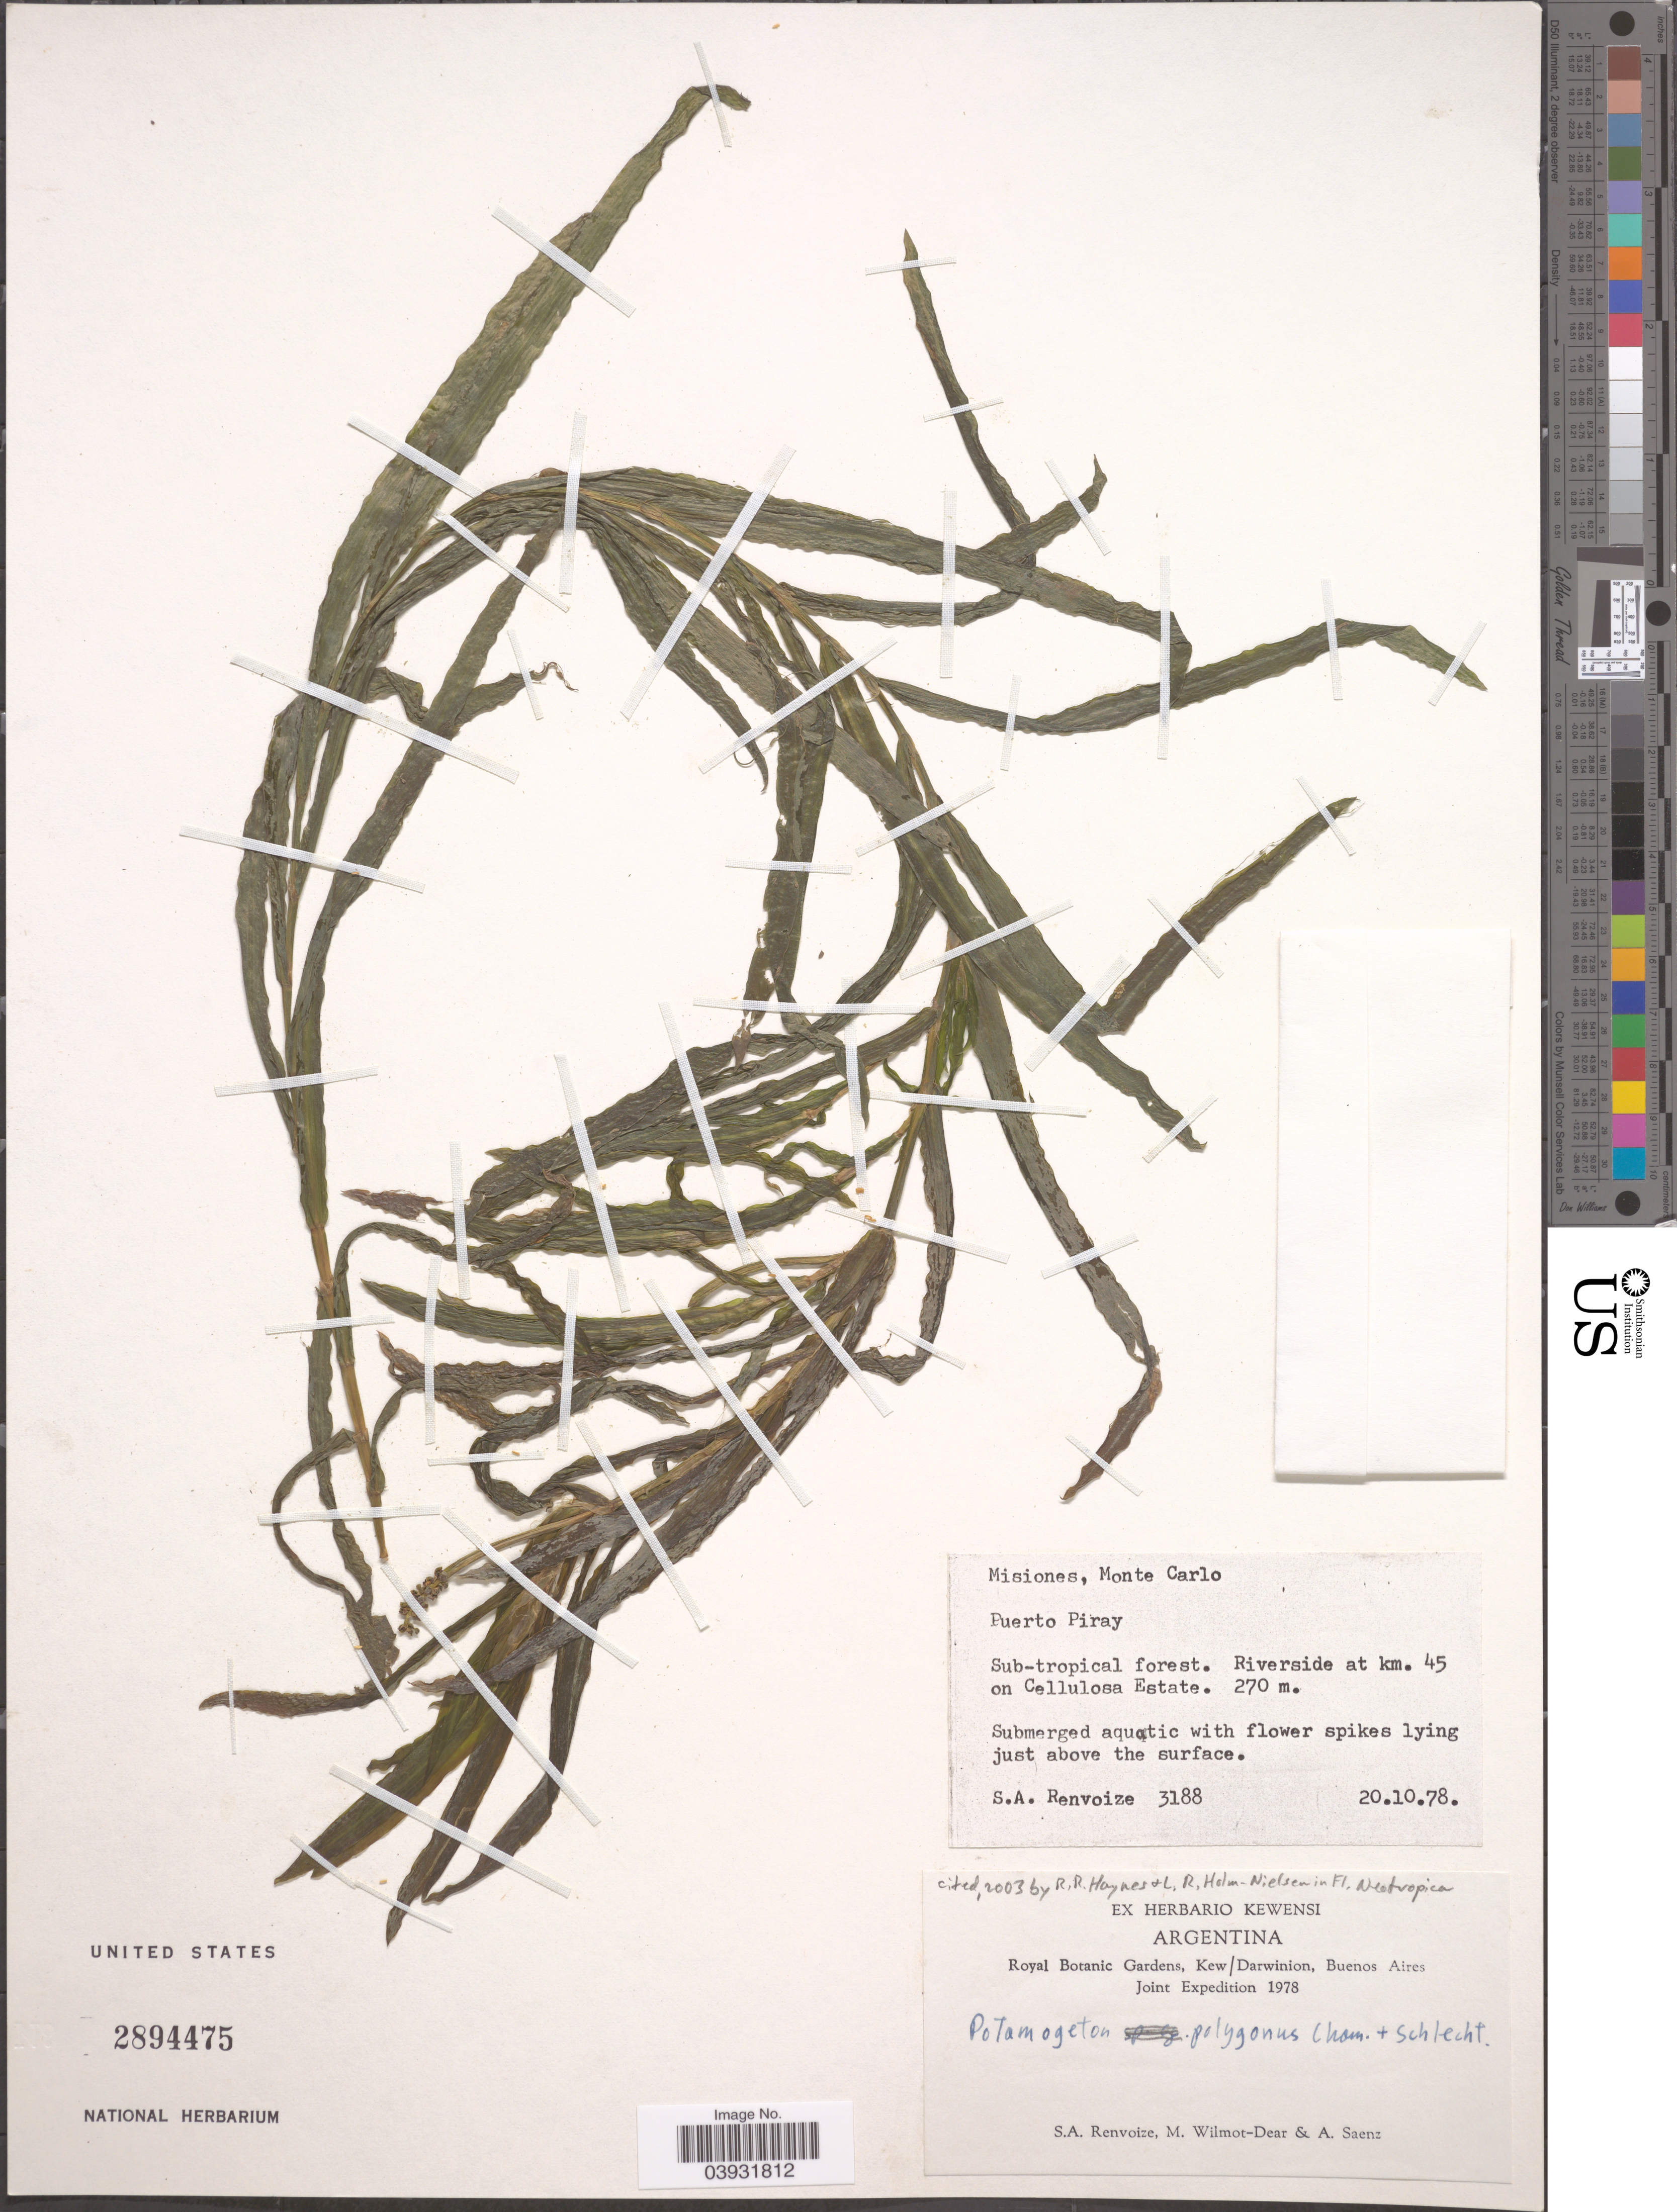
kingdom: Plantae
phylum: Tracheophyta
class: Liliopsida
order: Alismatales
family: Potamogetonaceae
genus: Potamogeton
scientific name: Potamogeton polygonus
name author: Cham. ex Schltdl.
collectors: S. A. Renvoize, M. Wilmot-Dear & A. Saenz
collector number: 3188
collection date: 1978-10-20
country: Argentina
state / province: Misiones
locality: Monte Carlo. Puerto Piray. Riverside at km. 45 on Cellulosa Estate.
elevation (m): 270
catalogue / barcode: US 2894475